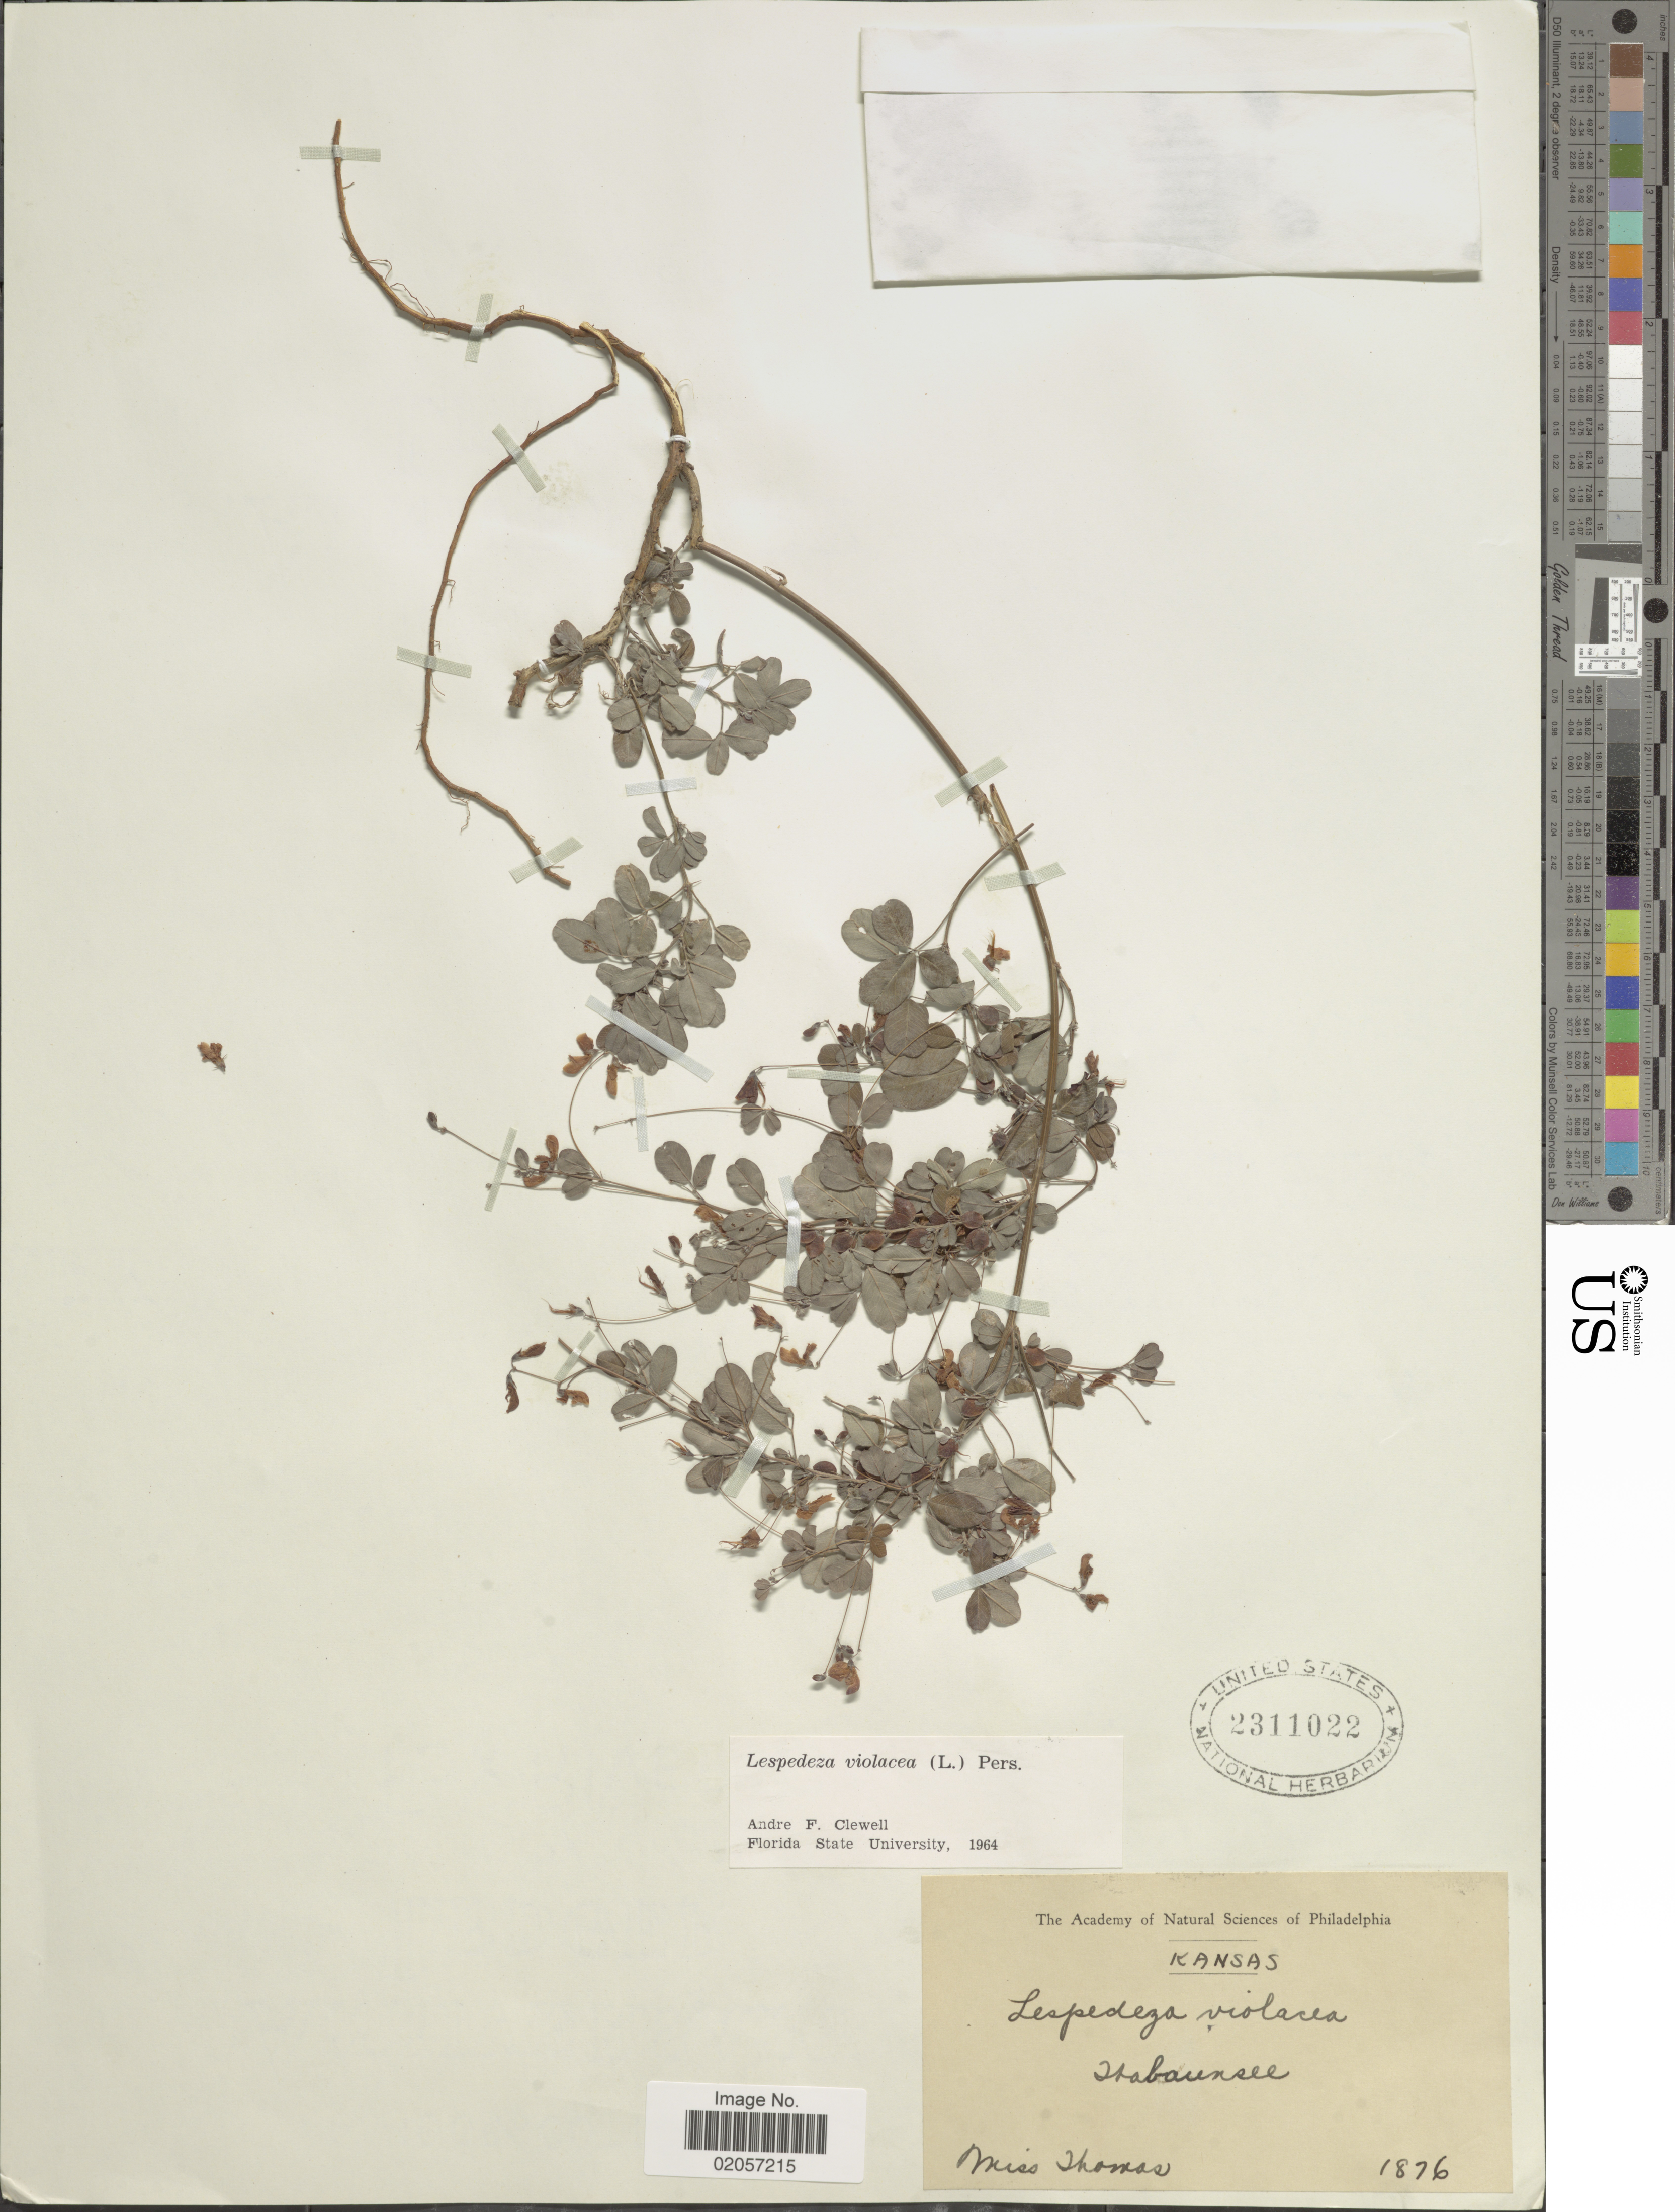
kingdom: Plantae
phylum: Tracheophyta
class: Magnoliopsida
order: Fabales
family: Fabaceae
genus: Lespedeza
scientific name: Lespedeza violacea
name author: (L.) Pers.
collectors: -- Thomas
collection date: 1876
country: United States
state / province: Kansas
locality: Kansas. Habaunsee.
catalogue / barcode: US 2311022